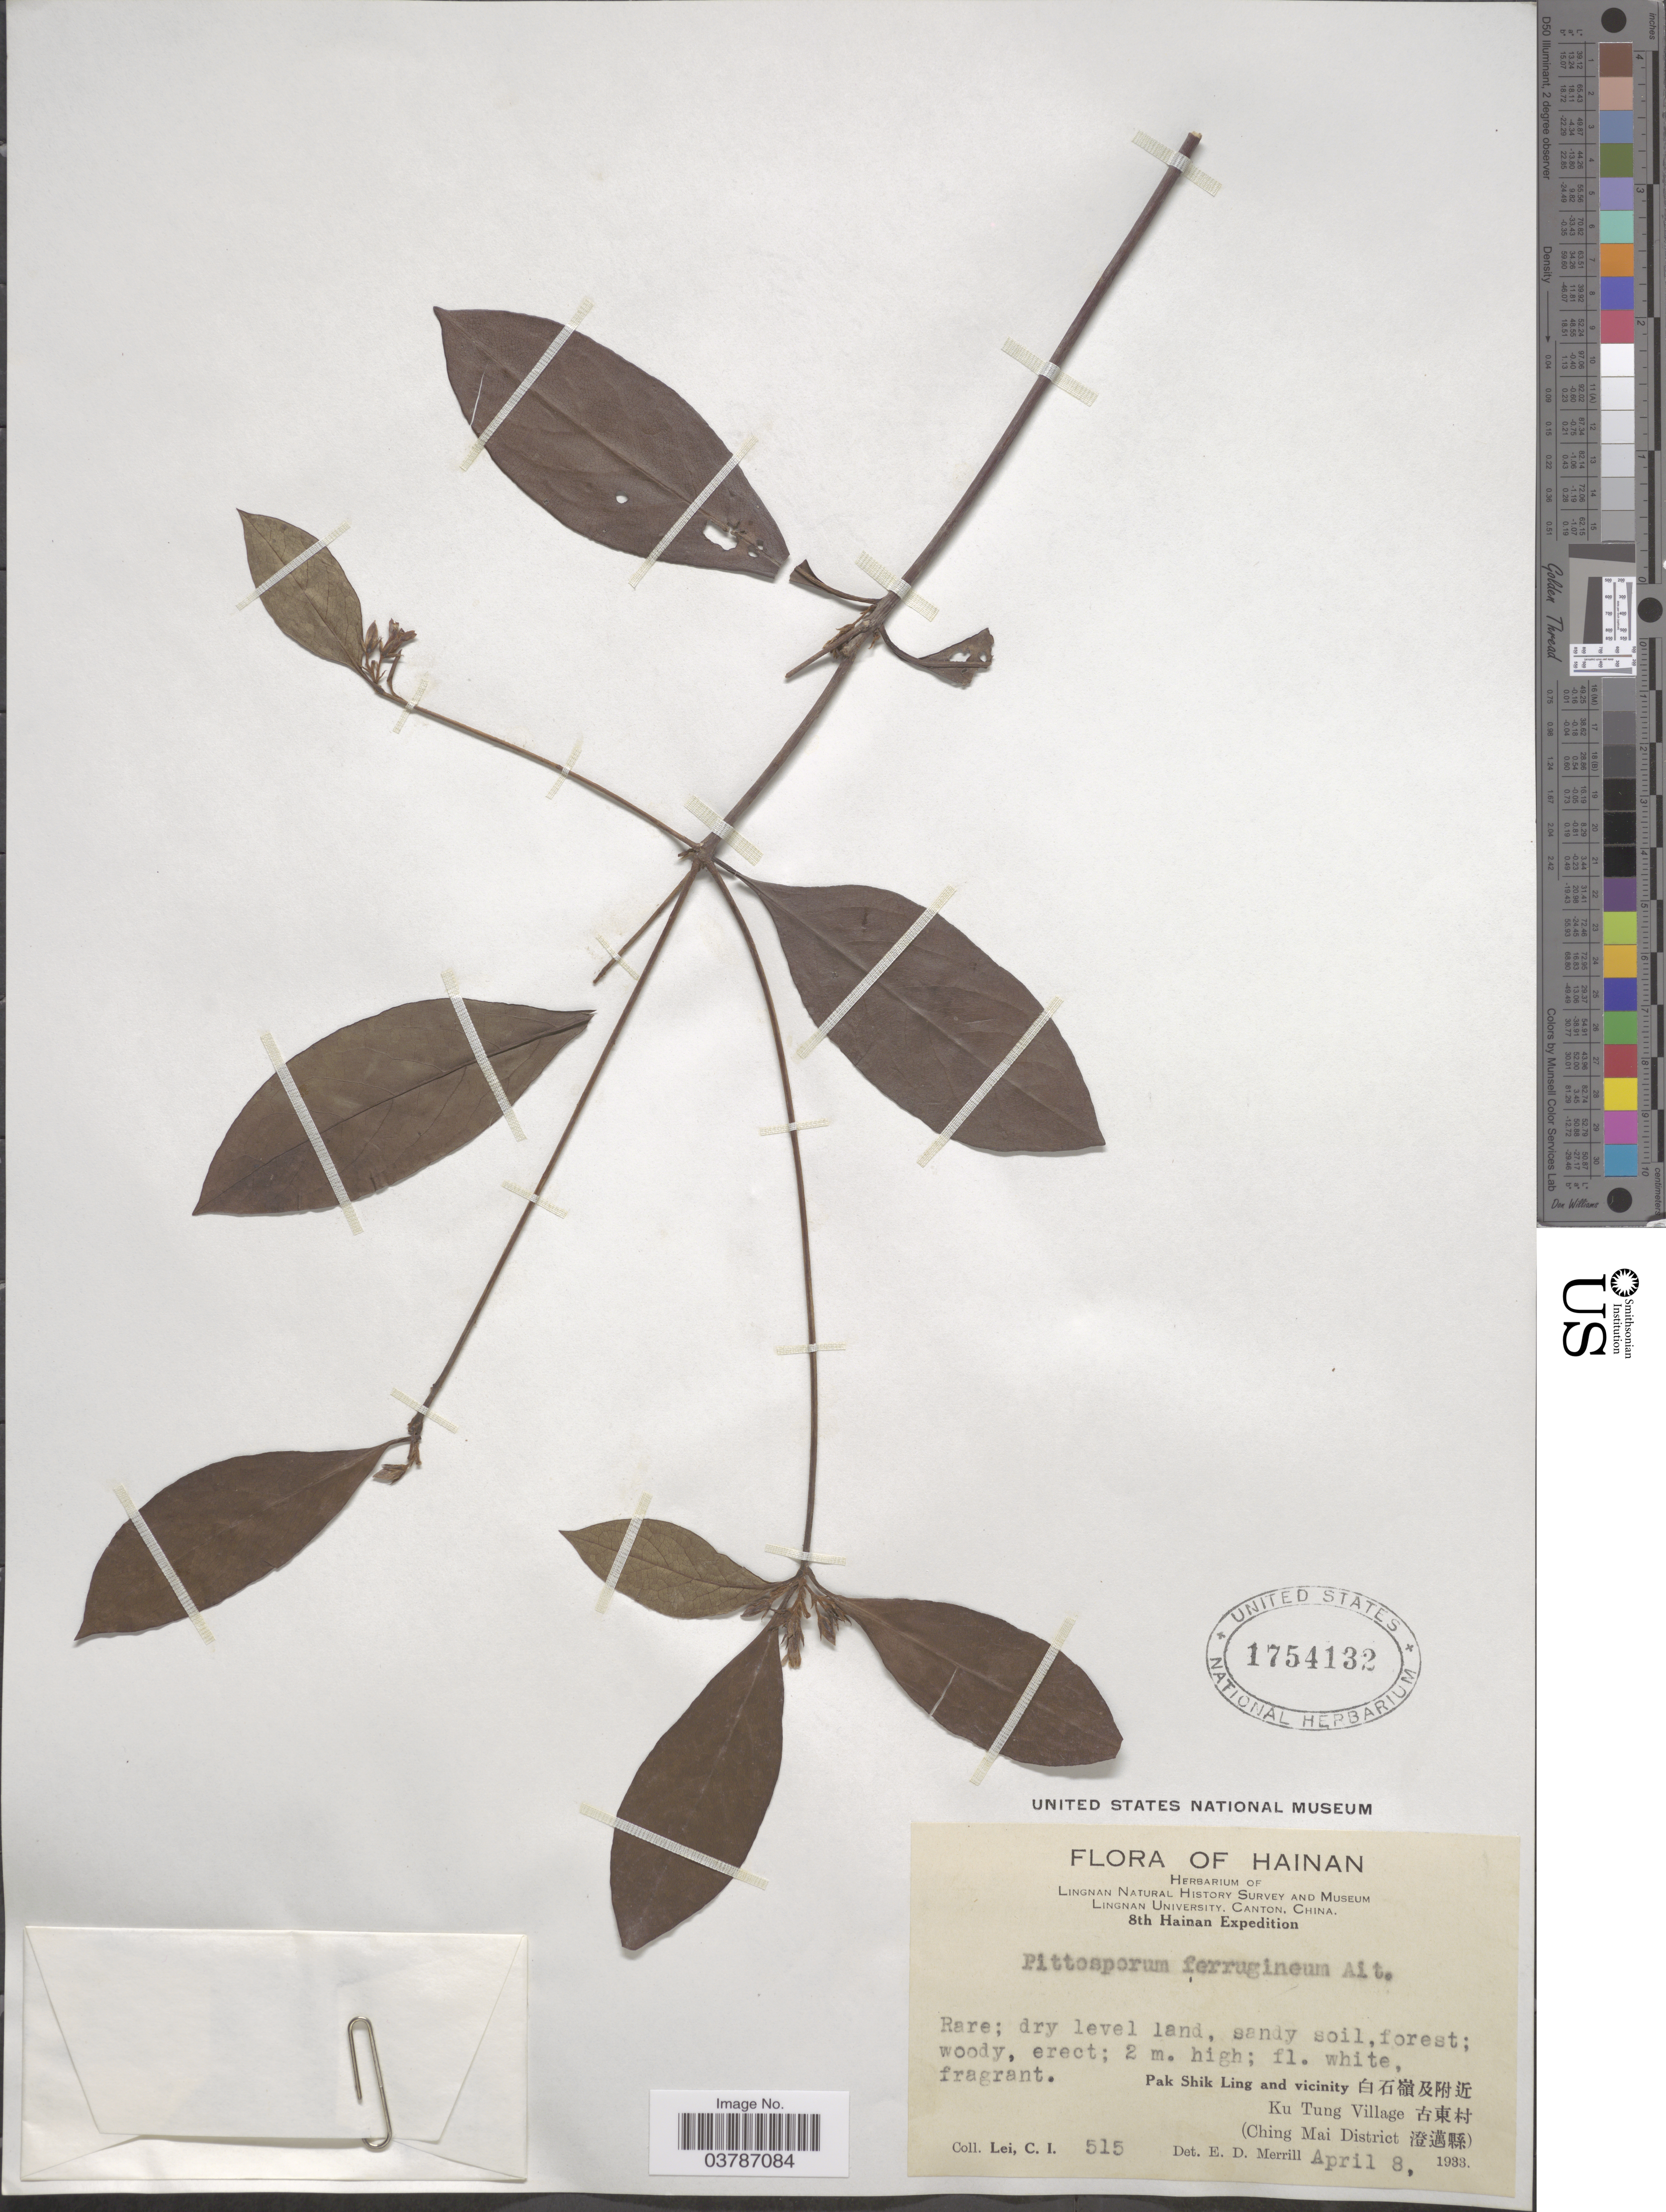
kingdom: Plantae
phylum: Tracheophyta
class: Magnoliopsida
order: Apiales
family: Pittosporaceae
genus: Pittosporum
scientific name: Pittosporum ferrugineum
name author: Dryand. ex Aiton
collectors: C. I. Lei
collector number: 515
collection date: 1933-04-08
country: China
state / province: Hainan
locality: Pak Shik Ling and vicinity X. Ku Tang Village X. (Ching Mai District X).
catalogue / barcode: US 1754132